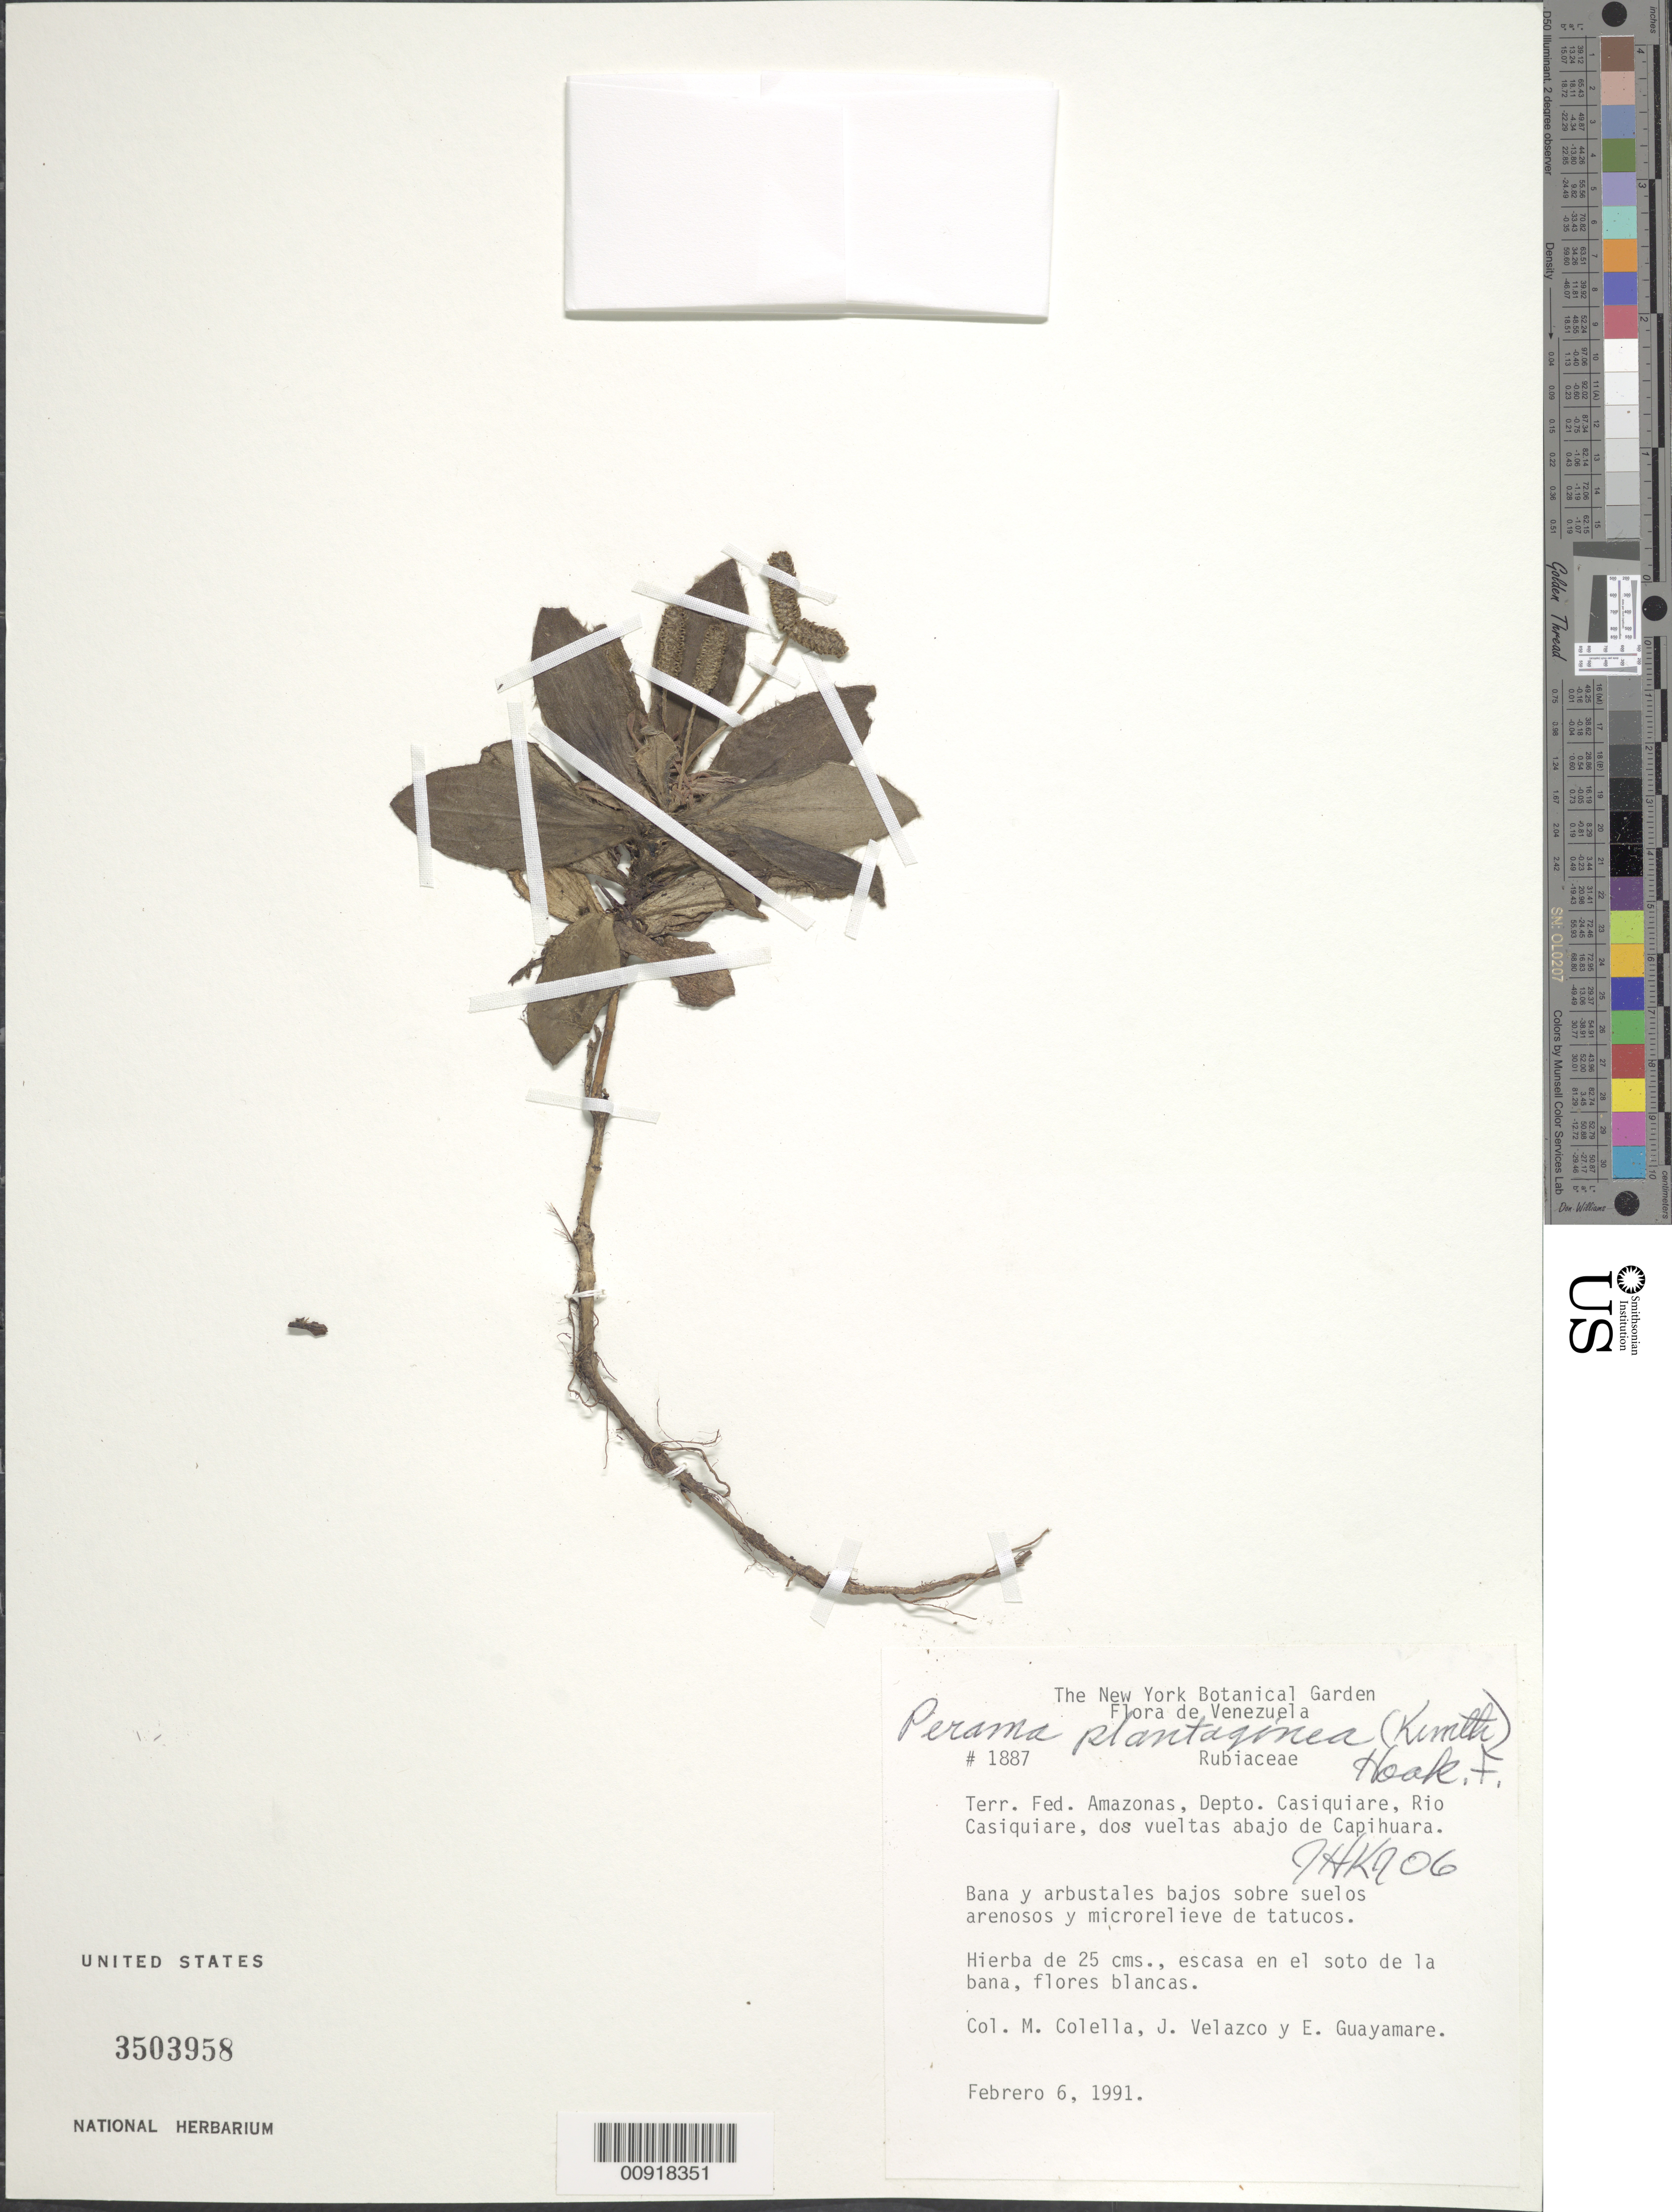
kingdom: Plantae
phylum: Tracheophyta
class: Magnoliopsida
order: Gentianales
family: Rubiaceae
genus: Perama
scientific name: Perama plantaginea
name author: (Kunth) Hook. f.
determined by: Kirkbride, J. H.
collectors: M. Colella, J. Velazco & E. Guayamare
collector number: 1887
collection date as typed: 6-Feb-91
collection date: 1991-02-06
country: Venezuela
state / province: Amazonas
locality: Dpto. Casiquiare, Río Casiquiare, dos vueltas abajo de Capihuara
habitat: Bana y arbustales bajos sobre suelos arenosos y microrelieve de tatucos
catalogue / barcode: US 3503958